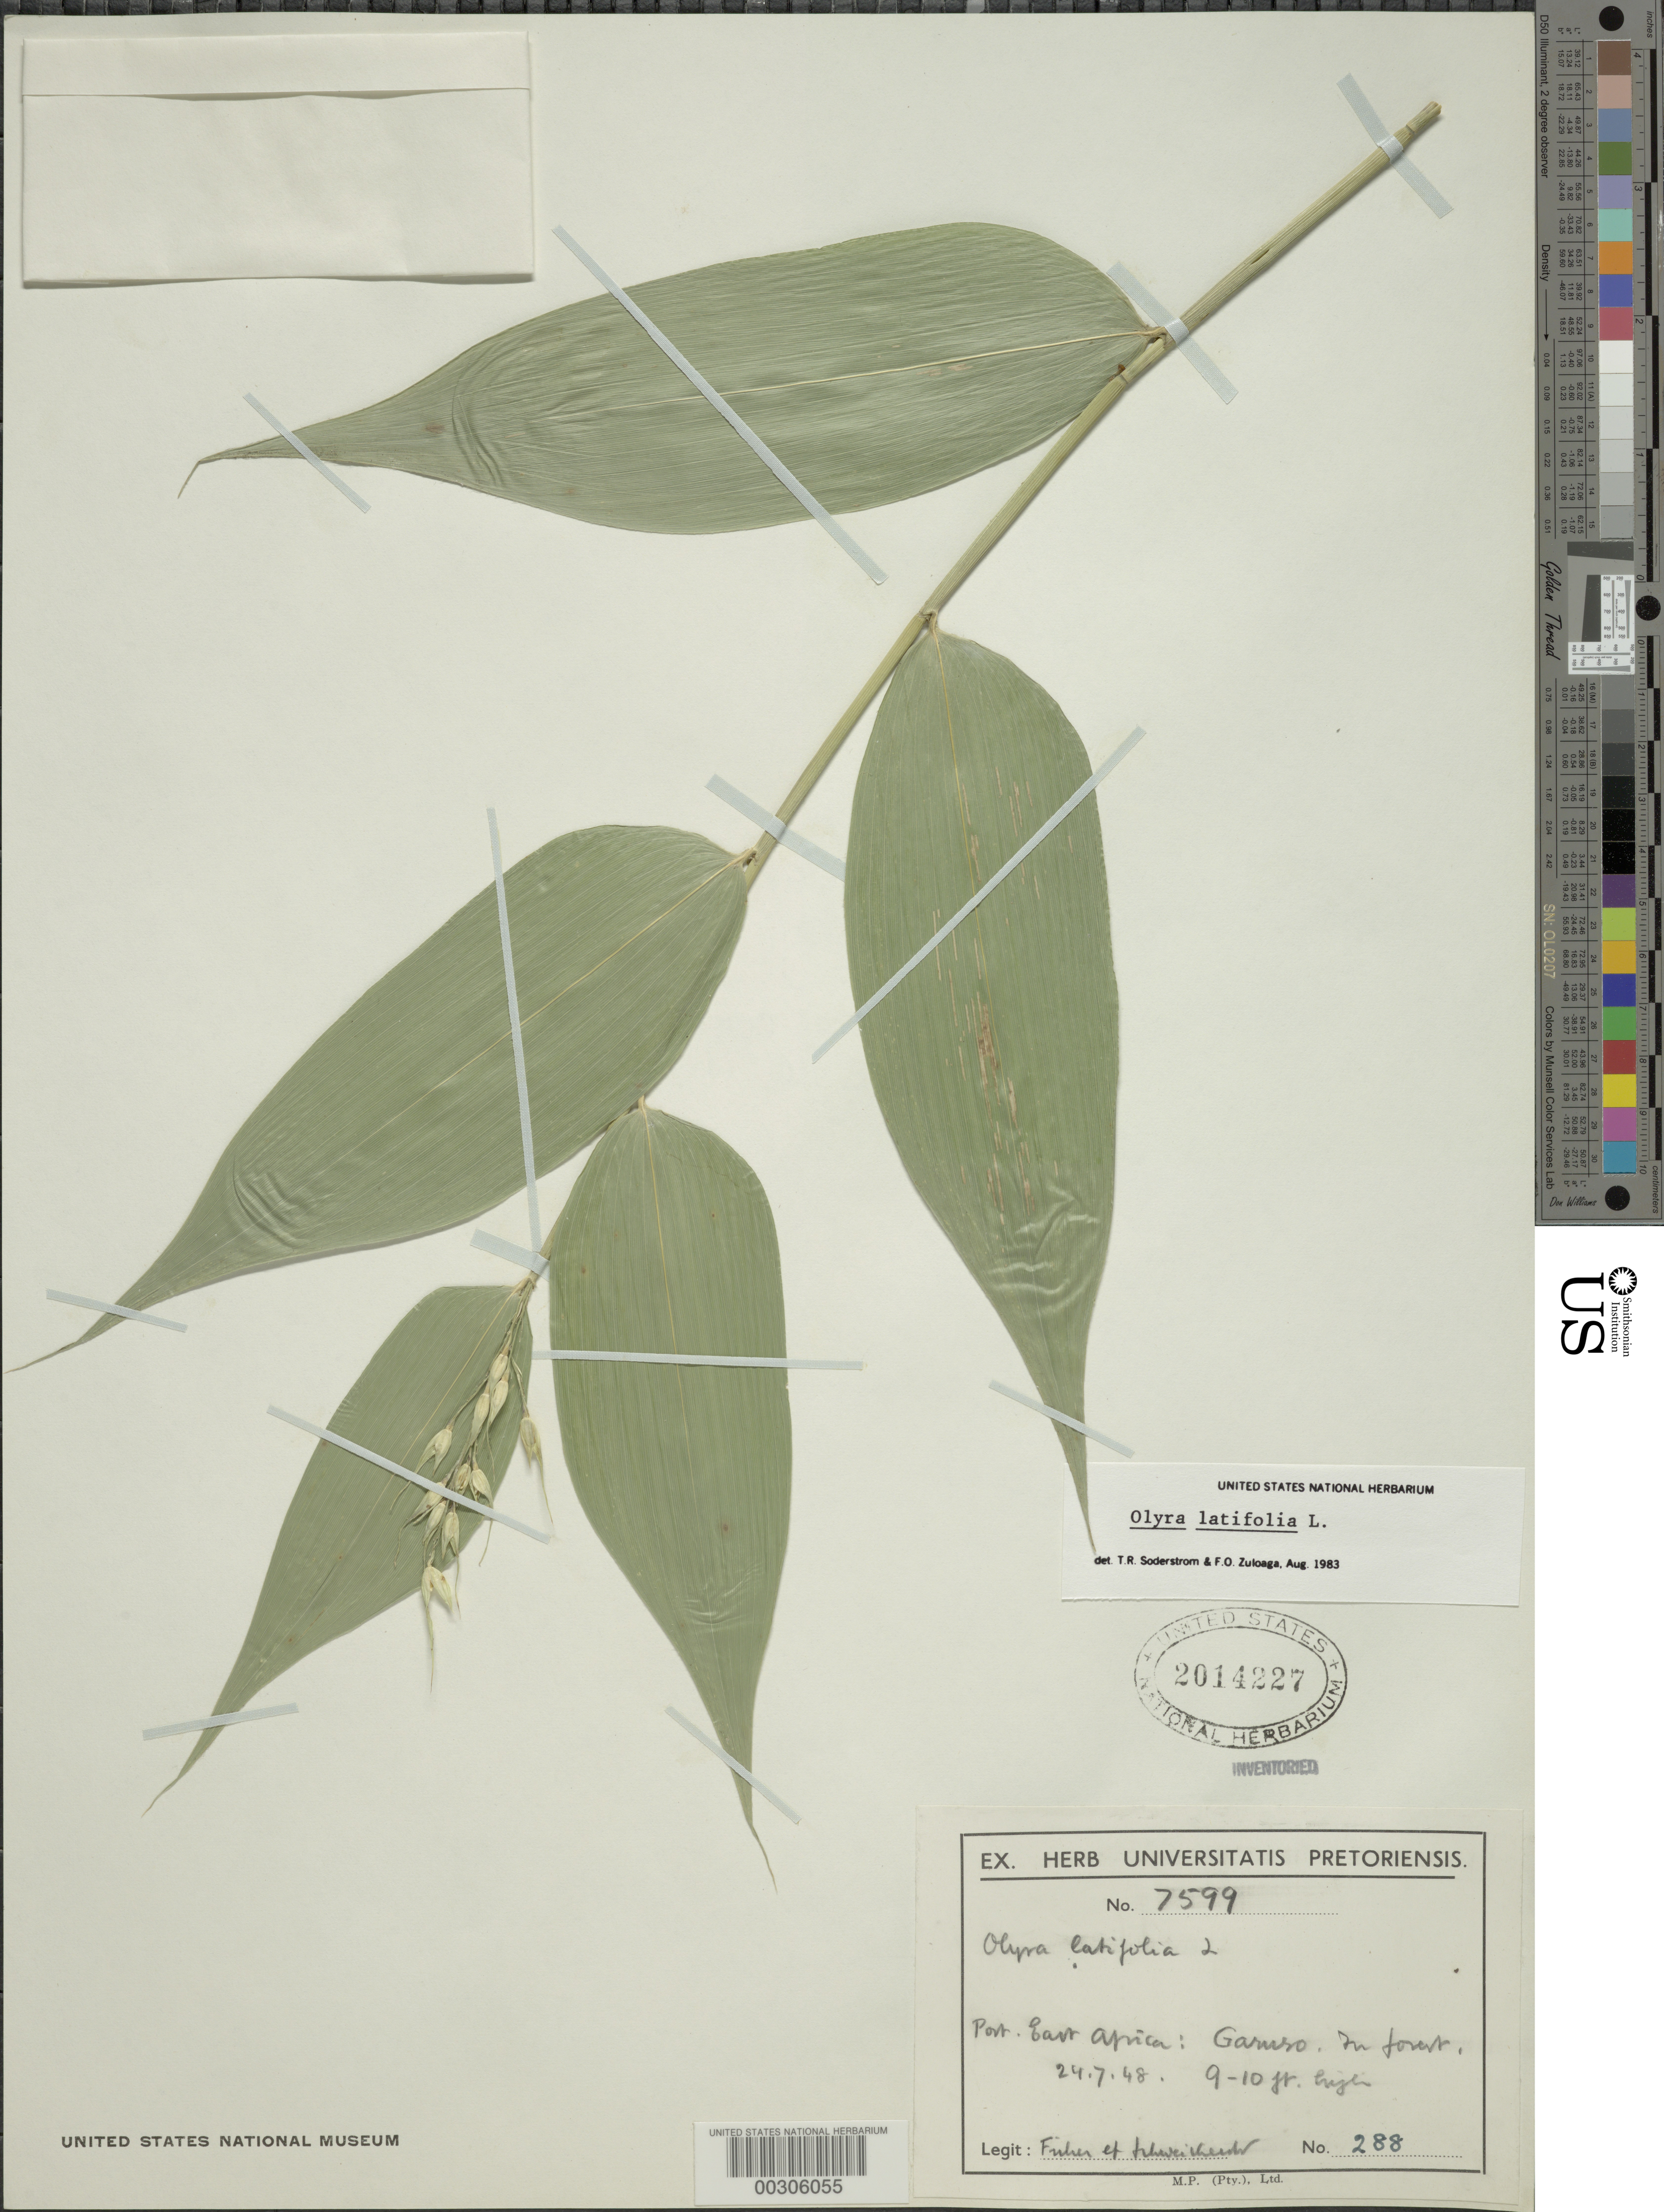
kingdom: Plantae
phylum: Tracheophyta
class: Liliopsida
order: Poales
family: Poaceae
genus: Olyra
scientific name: Olyra latifolia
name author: L.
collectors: -- Fisher & -. Schweishuch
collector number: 288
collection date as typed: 24 Jul 1948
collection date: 1948-07-24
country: Mozambique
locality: Port East Africa, Garuso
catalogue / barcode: US 2014227